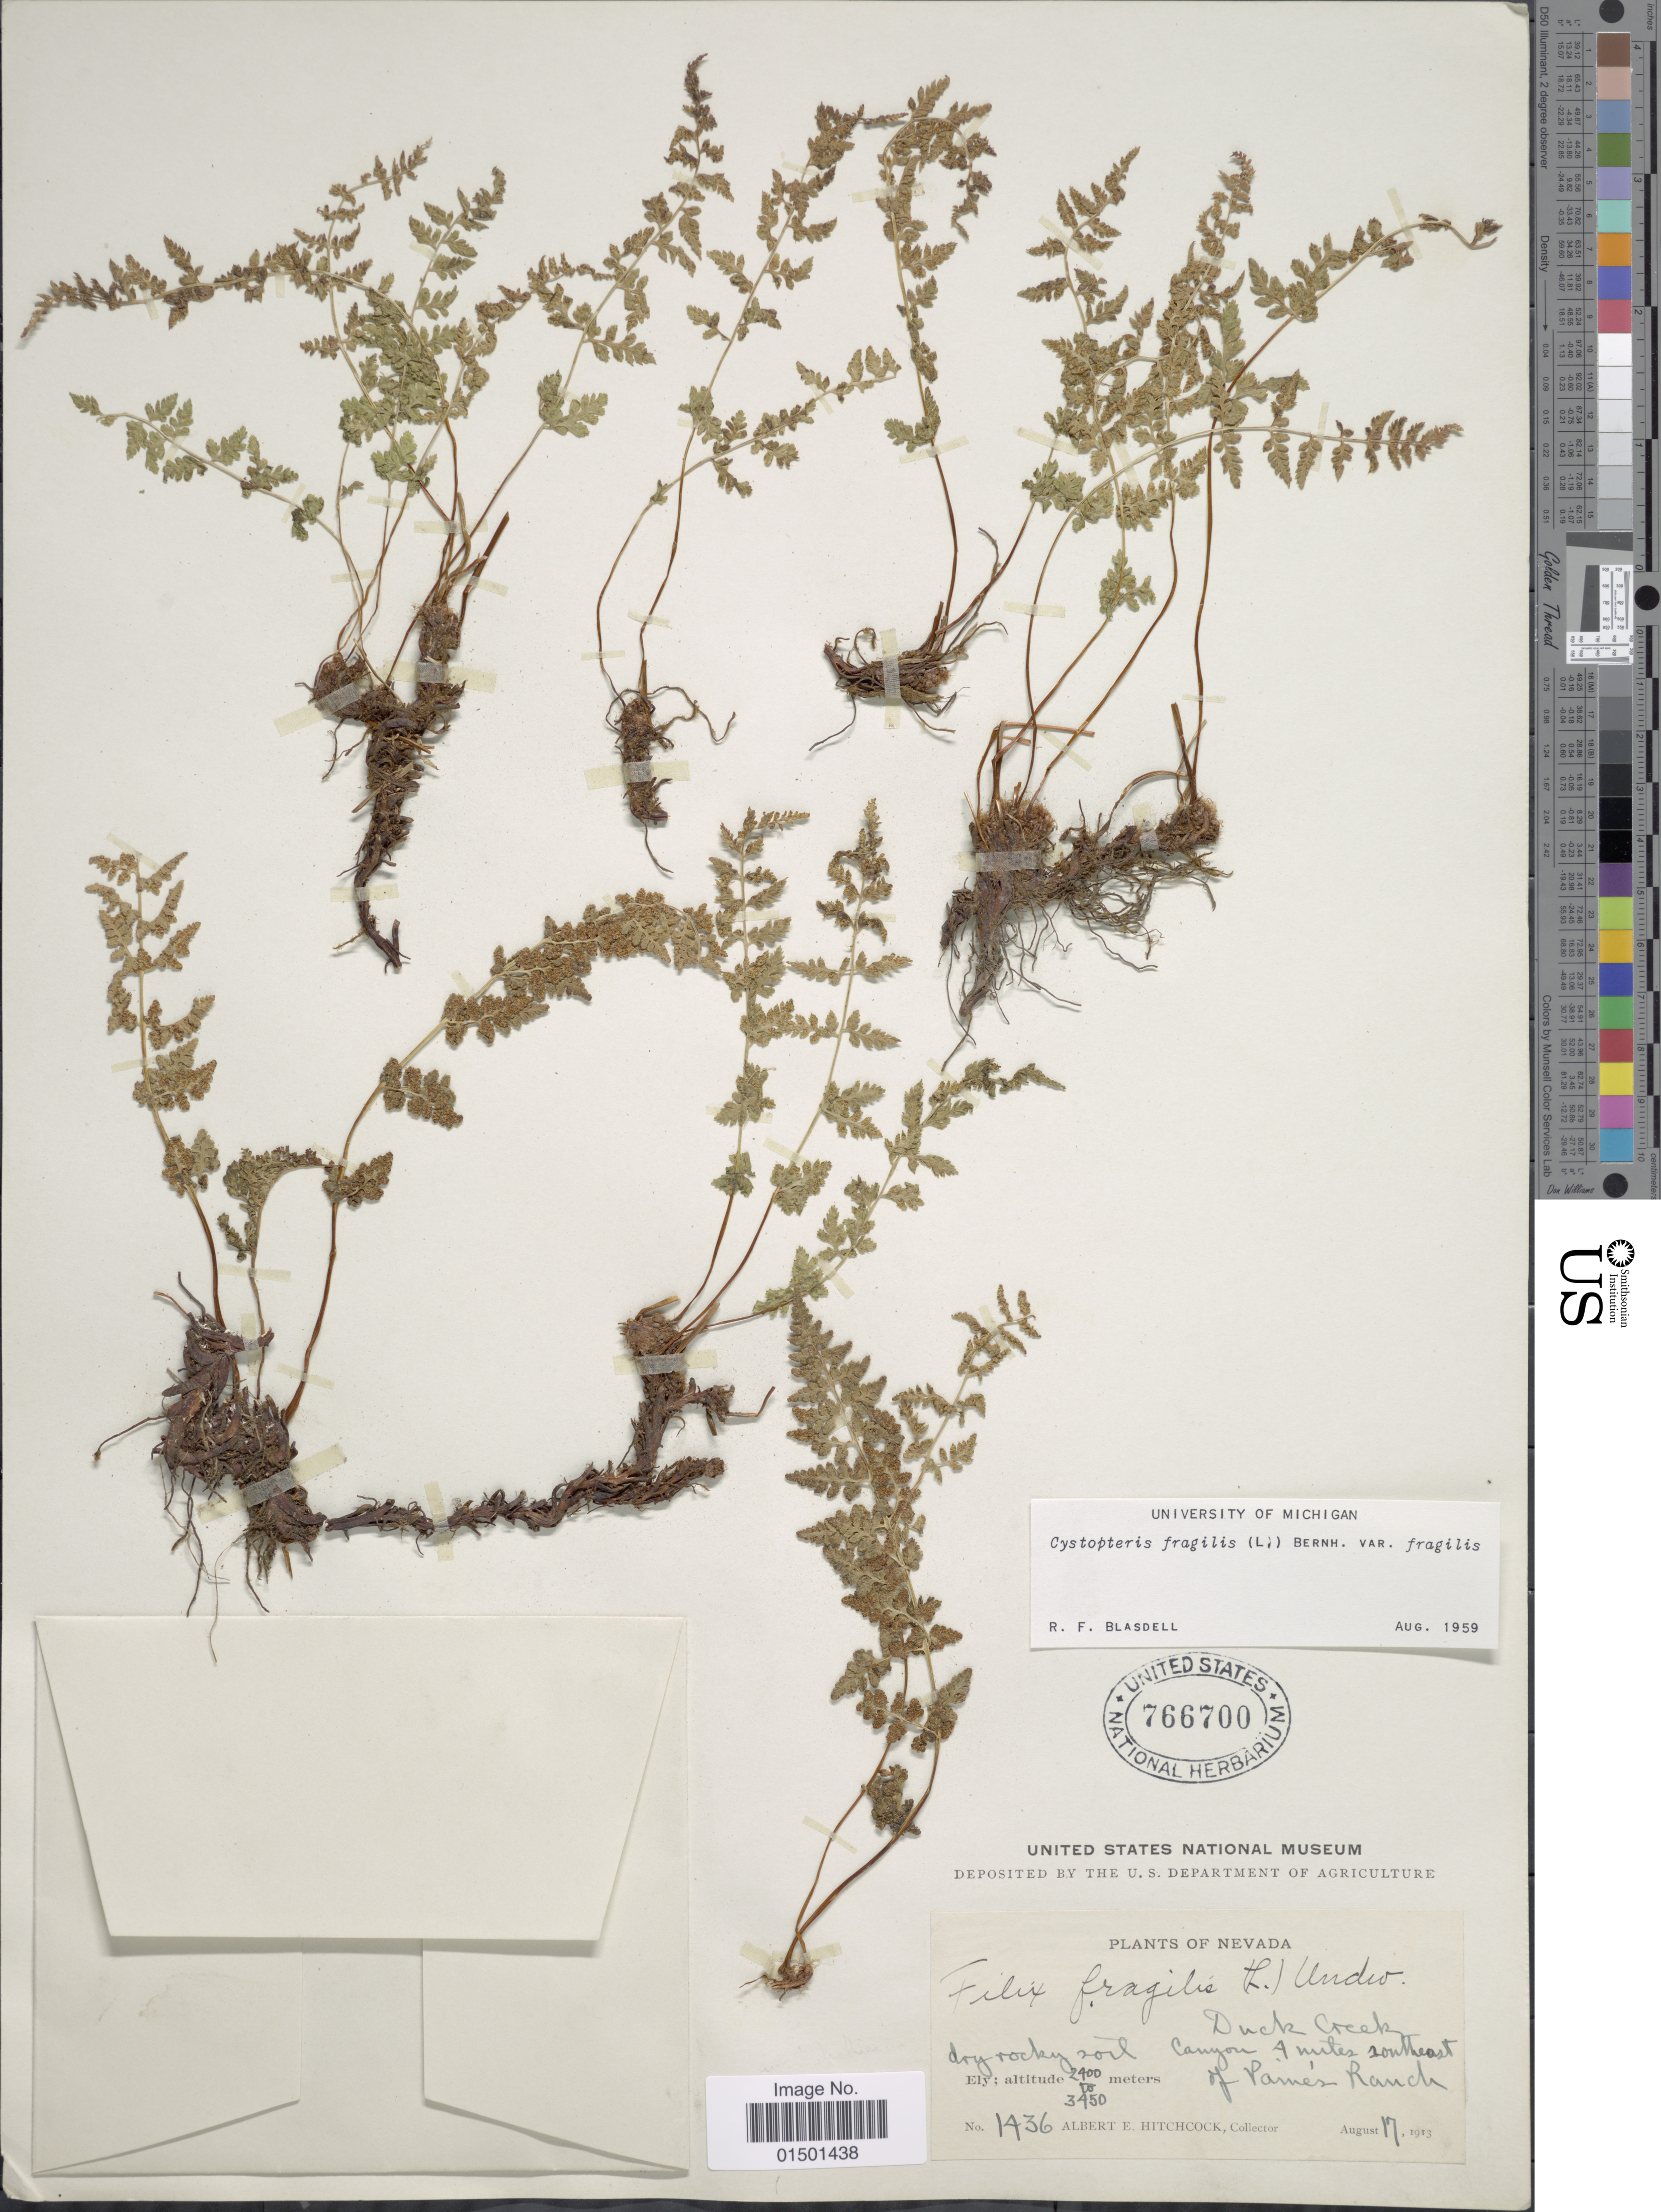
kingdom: Plantae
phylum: Tracheophyta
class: Polypodiopsida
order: Polypodiales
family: Cystopteridaceae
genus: Cystopteris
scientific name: Cystopteris fragilis var. fragilis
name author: (L.) Bernh.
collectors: A. Hitchcock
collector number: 1436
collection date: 1913-08-17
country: United States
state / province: Nevada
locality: Duck Creek Canyon 4 miles southeast of Parnez Ranch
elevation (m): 2400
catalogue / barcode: US 766700